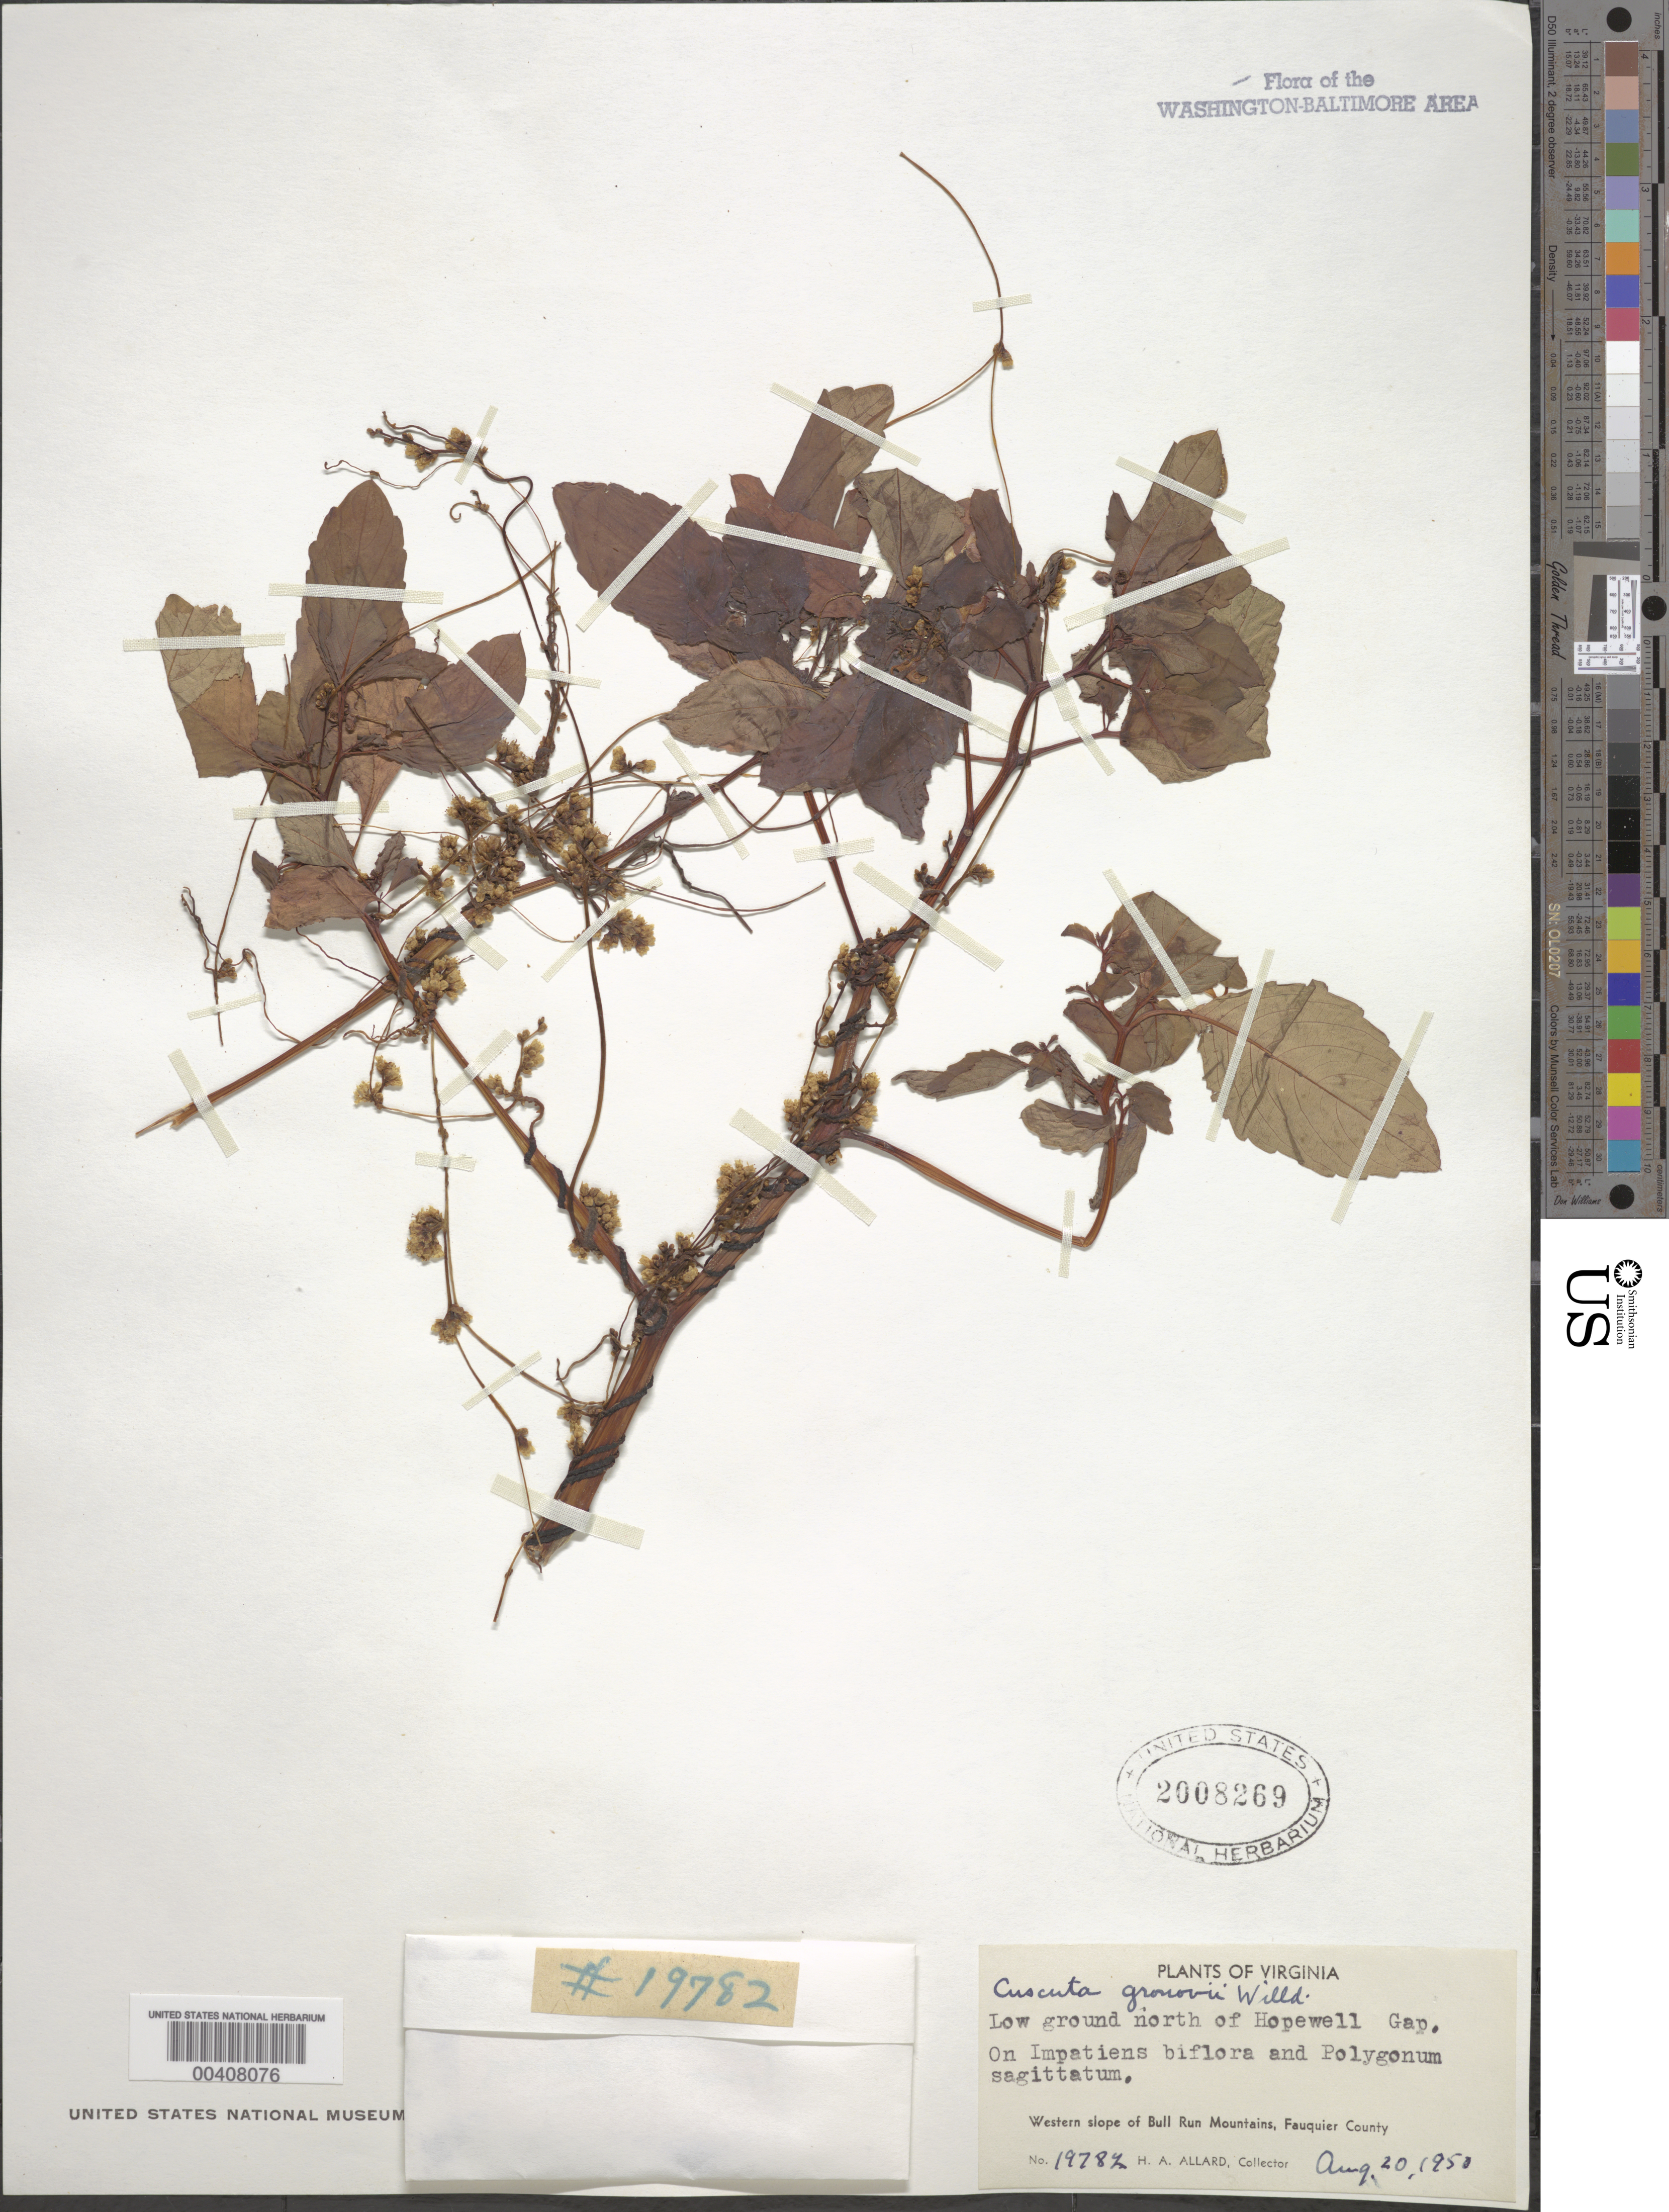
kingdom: Plantae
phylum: Tracheophyta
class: Magnoliopsida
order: Solanales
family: Convolvulaceae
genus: Cuscuta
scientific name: Cuscuta gronovii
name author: Willd. ex Schult.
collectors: H. A. Allard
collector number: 19782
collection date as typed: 20 Aug 1950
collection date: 1950-08-20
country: United States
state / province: Virginia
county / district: Fauquier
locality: N of Hopewell Gap, western slope of Bull Run Mountains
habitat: Low ground, on Impatiens biflora and Polygonum sagittatum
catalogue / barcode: US 2008269